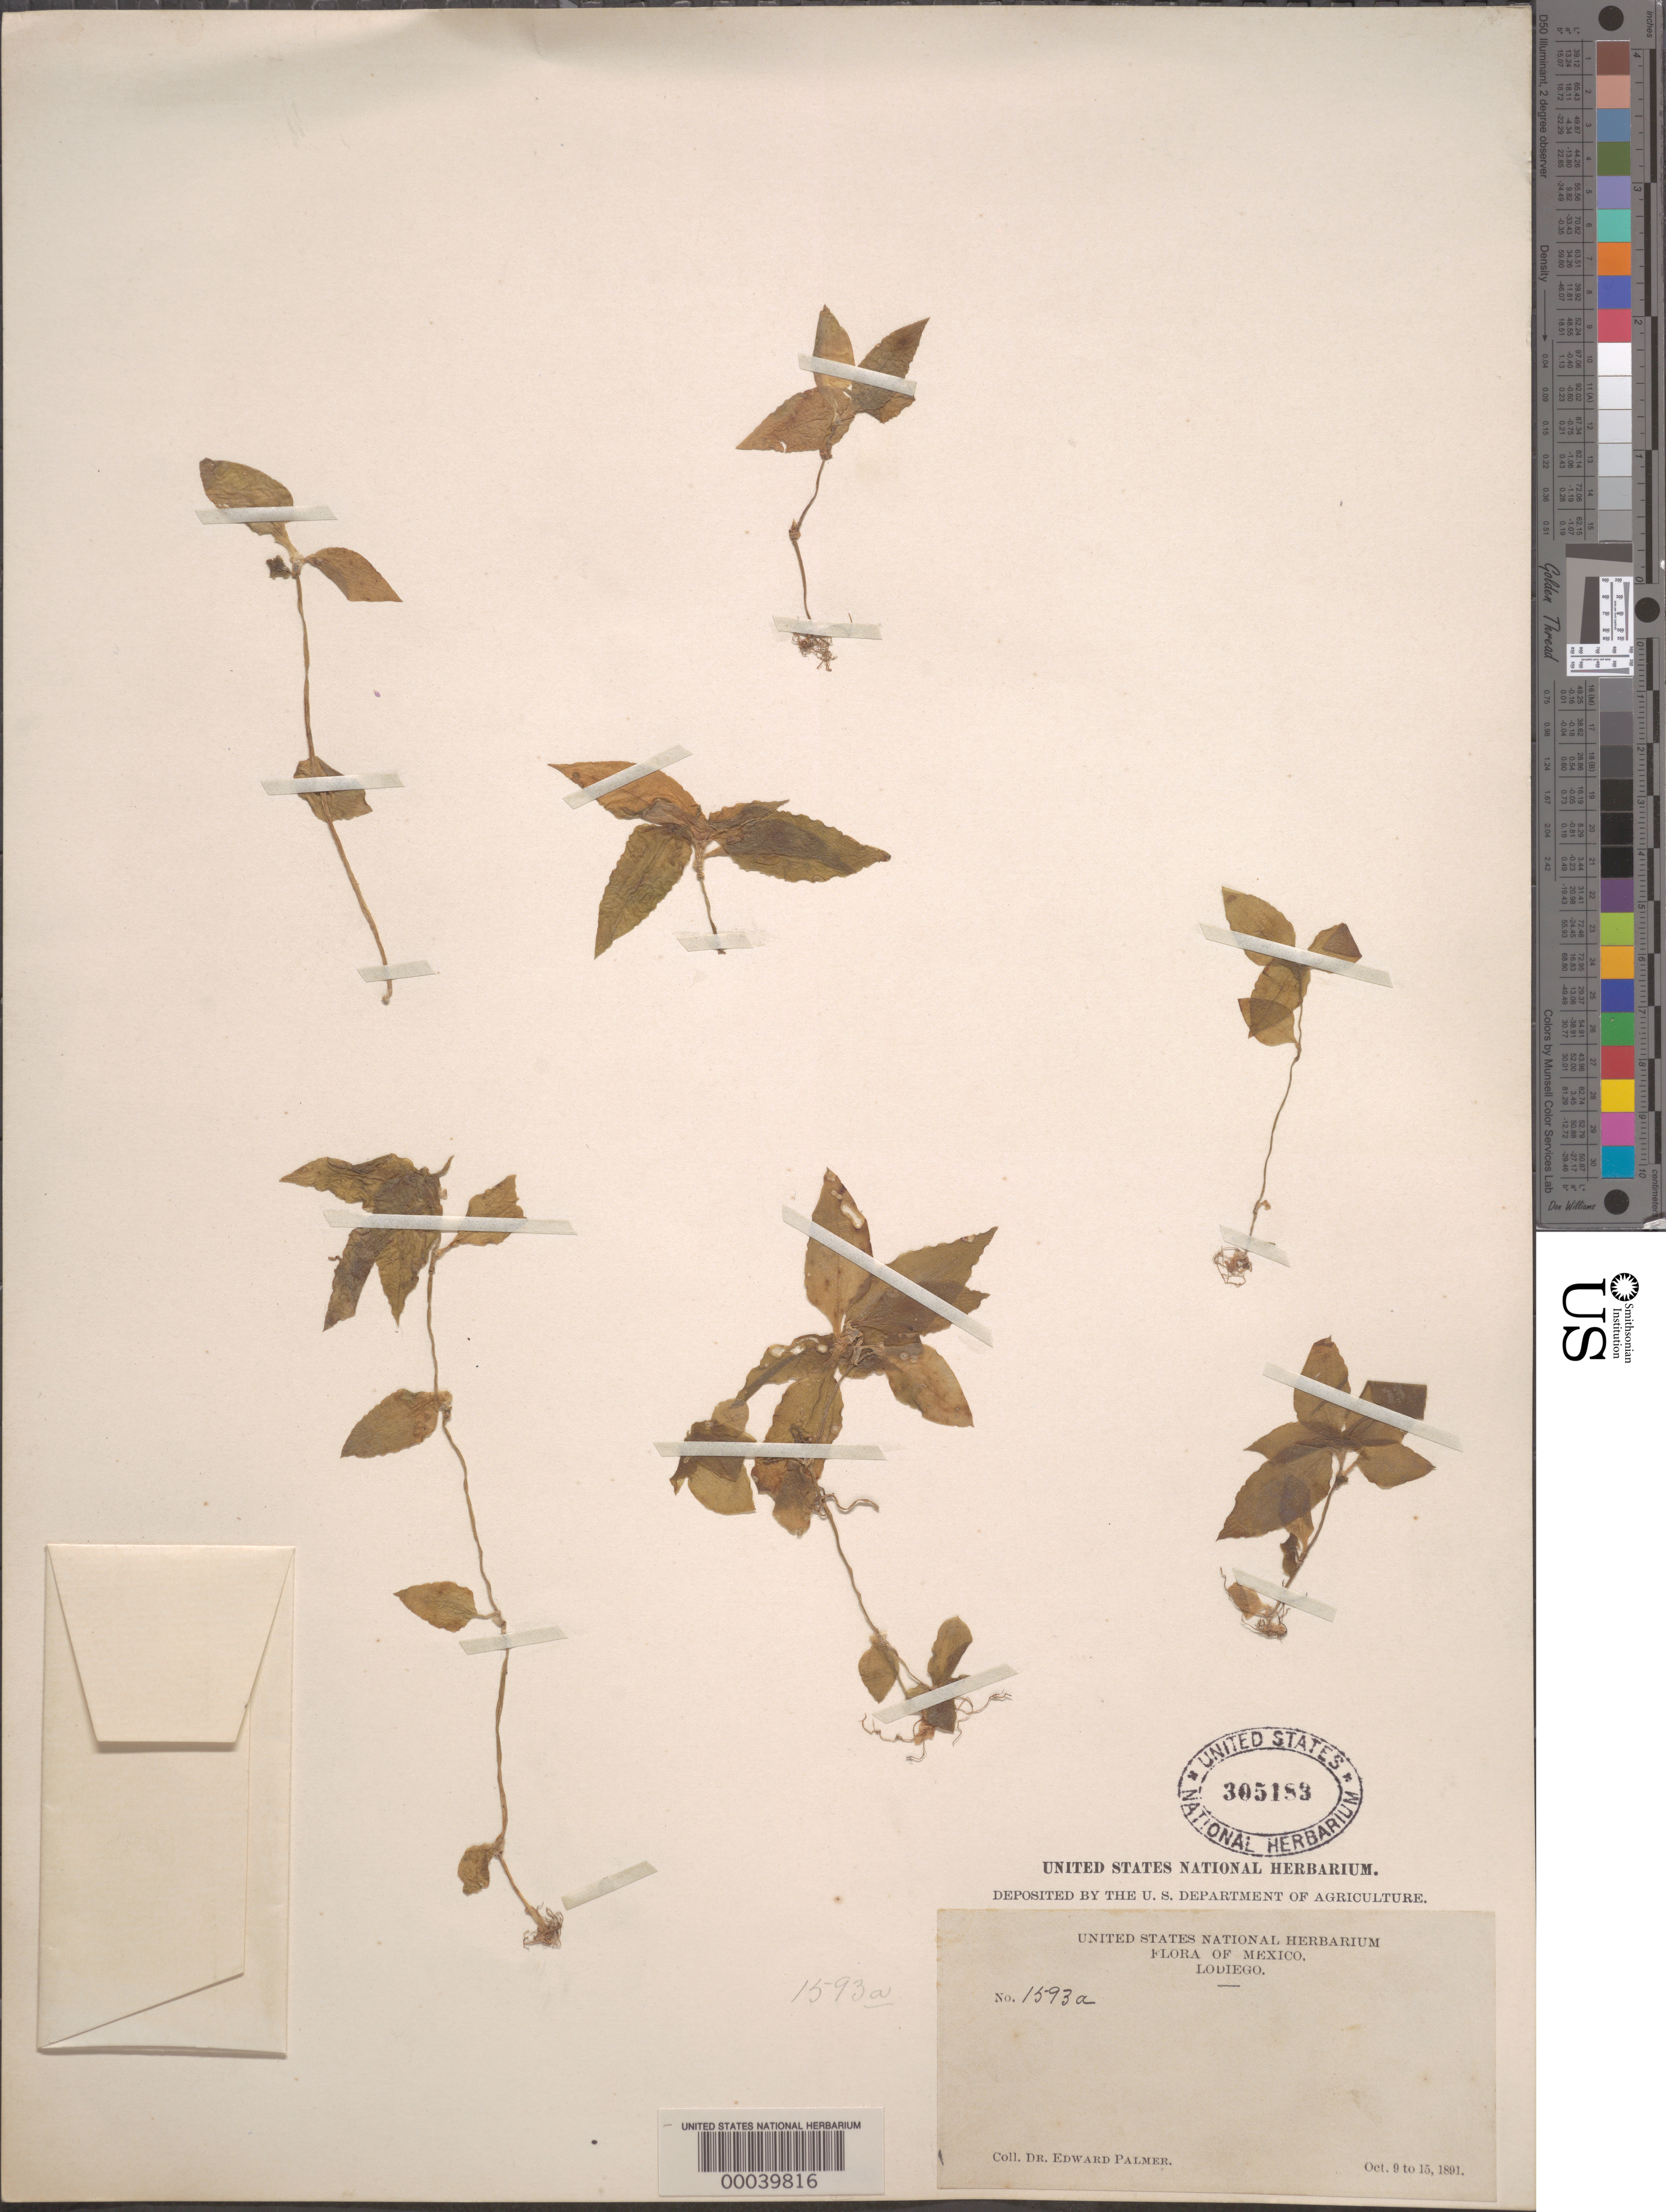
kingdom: Plantae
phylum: Tracheophyta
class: Liliopsida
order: Commelinales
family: Commelinaceae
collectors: E. Palmer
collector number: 1593a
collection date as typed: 09 Oct 1891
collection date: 1891-10-09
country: Mexico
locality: Lodiego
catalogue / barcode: US 305183